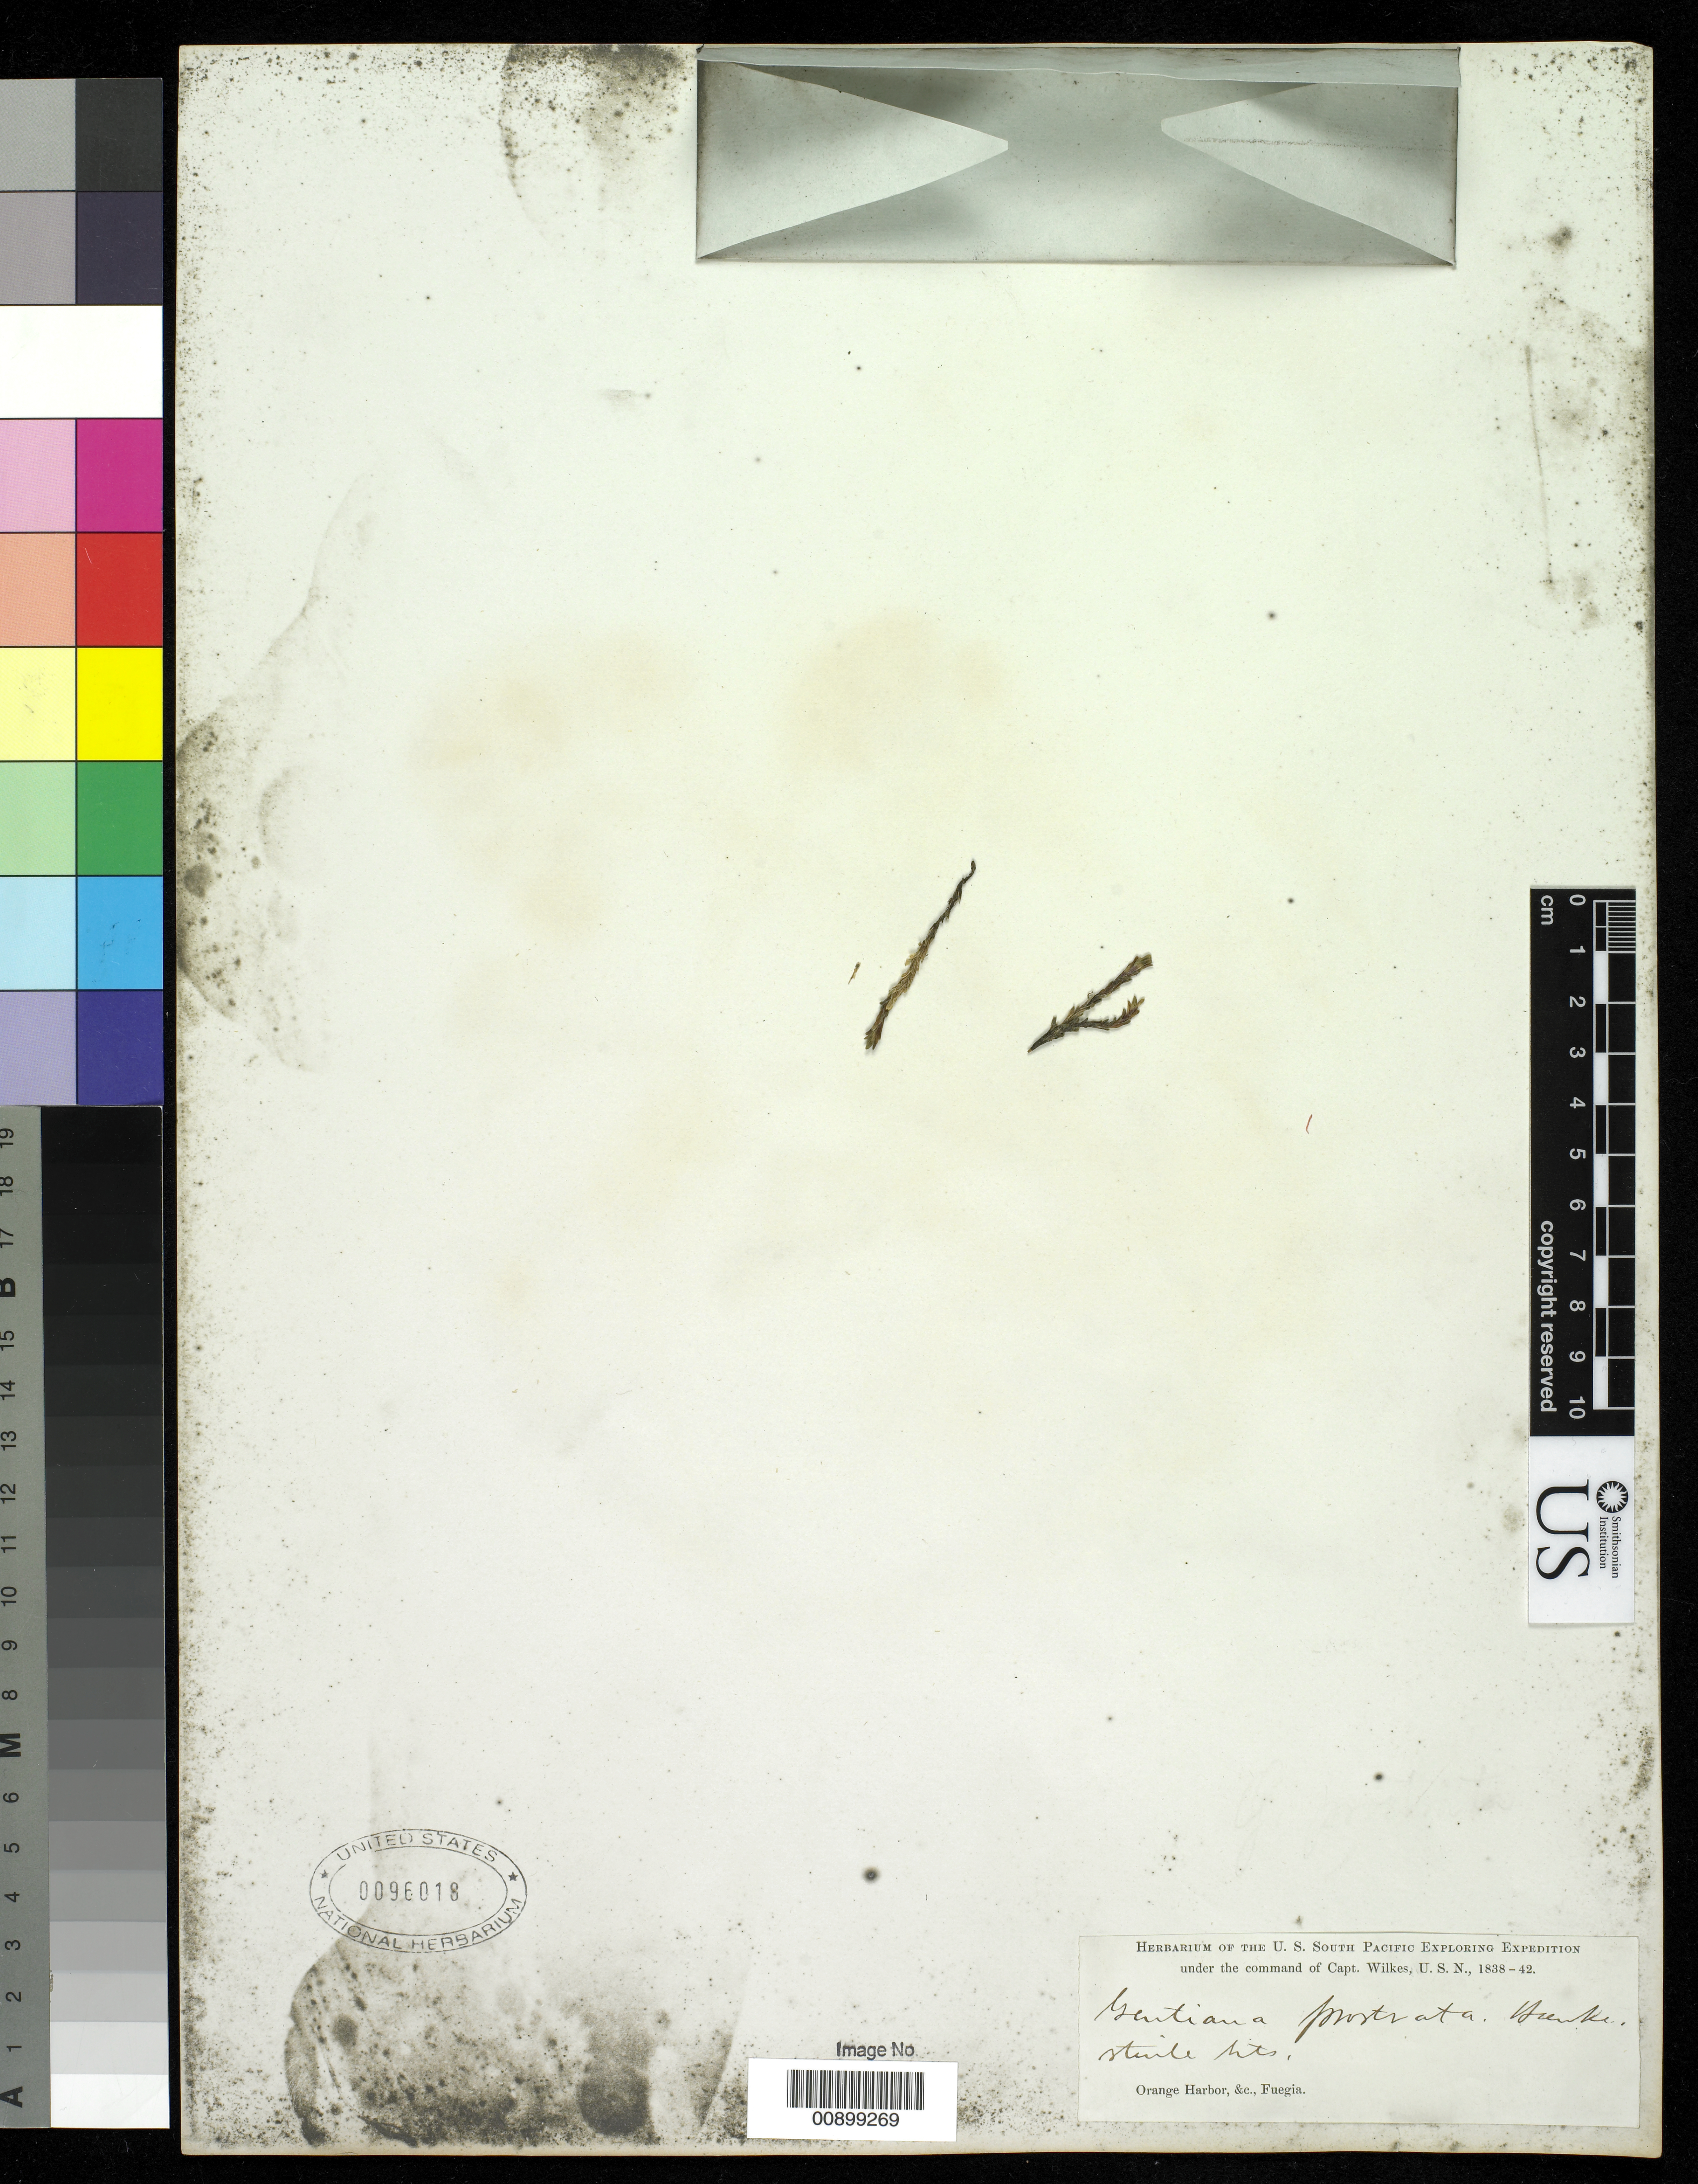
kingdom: Plantae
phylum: Tracheophyta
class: Magnoliopsida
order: Gentianales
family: Gentianaceae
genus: Gentiana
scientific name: Gentiana prostrata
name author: Haenke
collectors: Wilkes Explor. Exped.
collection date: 1838/1842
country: Argentina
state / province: Tierra del Fuego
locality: Orange Harbor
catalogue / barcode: US 96018